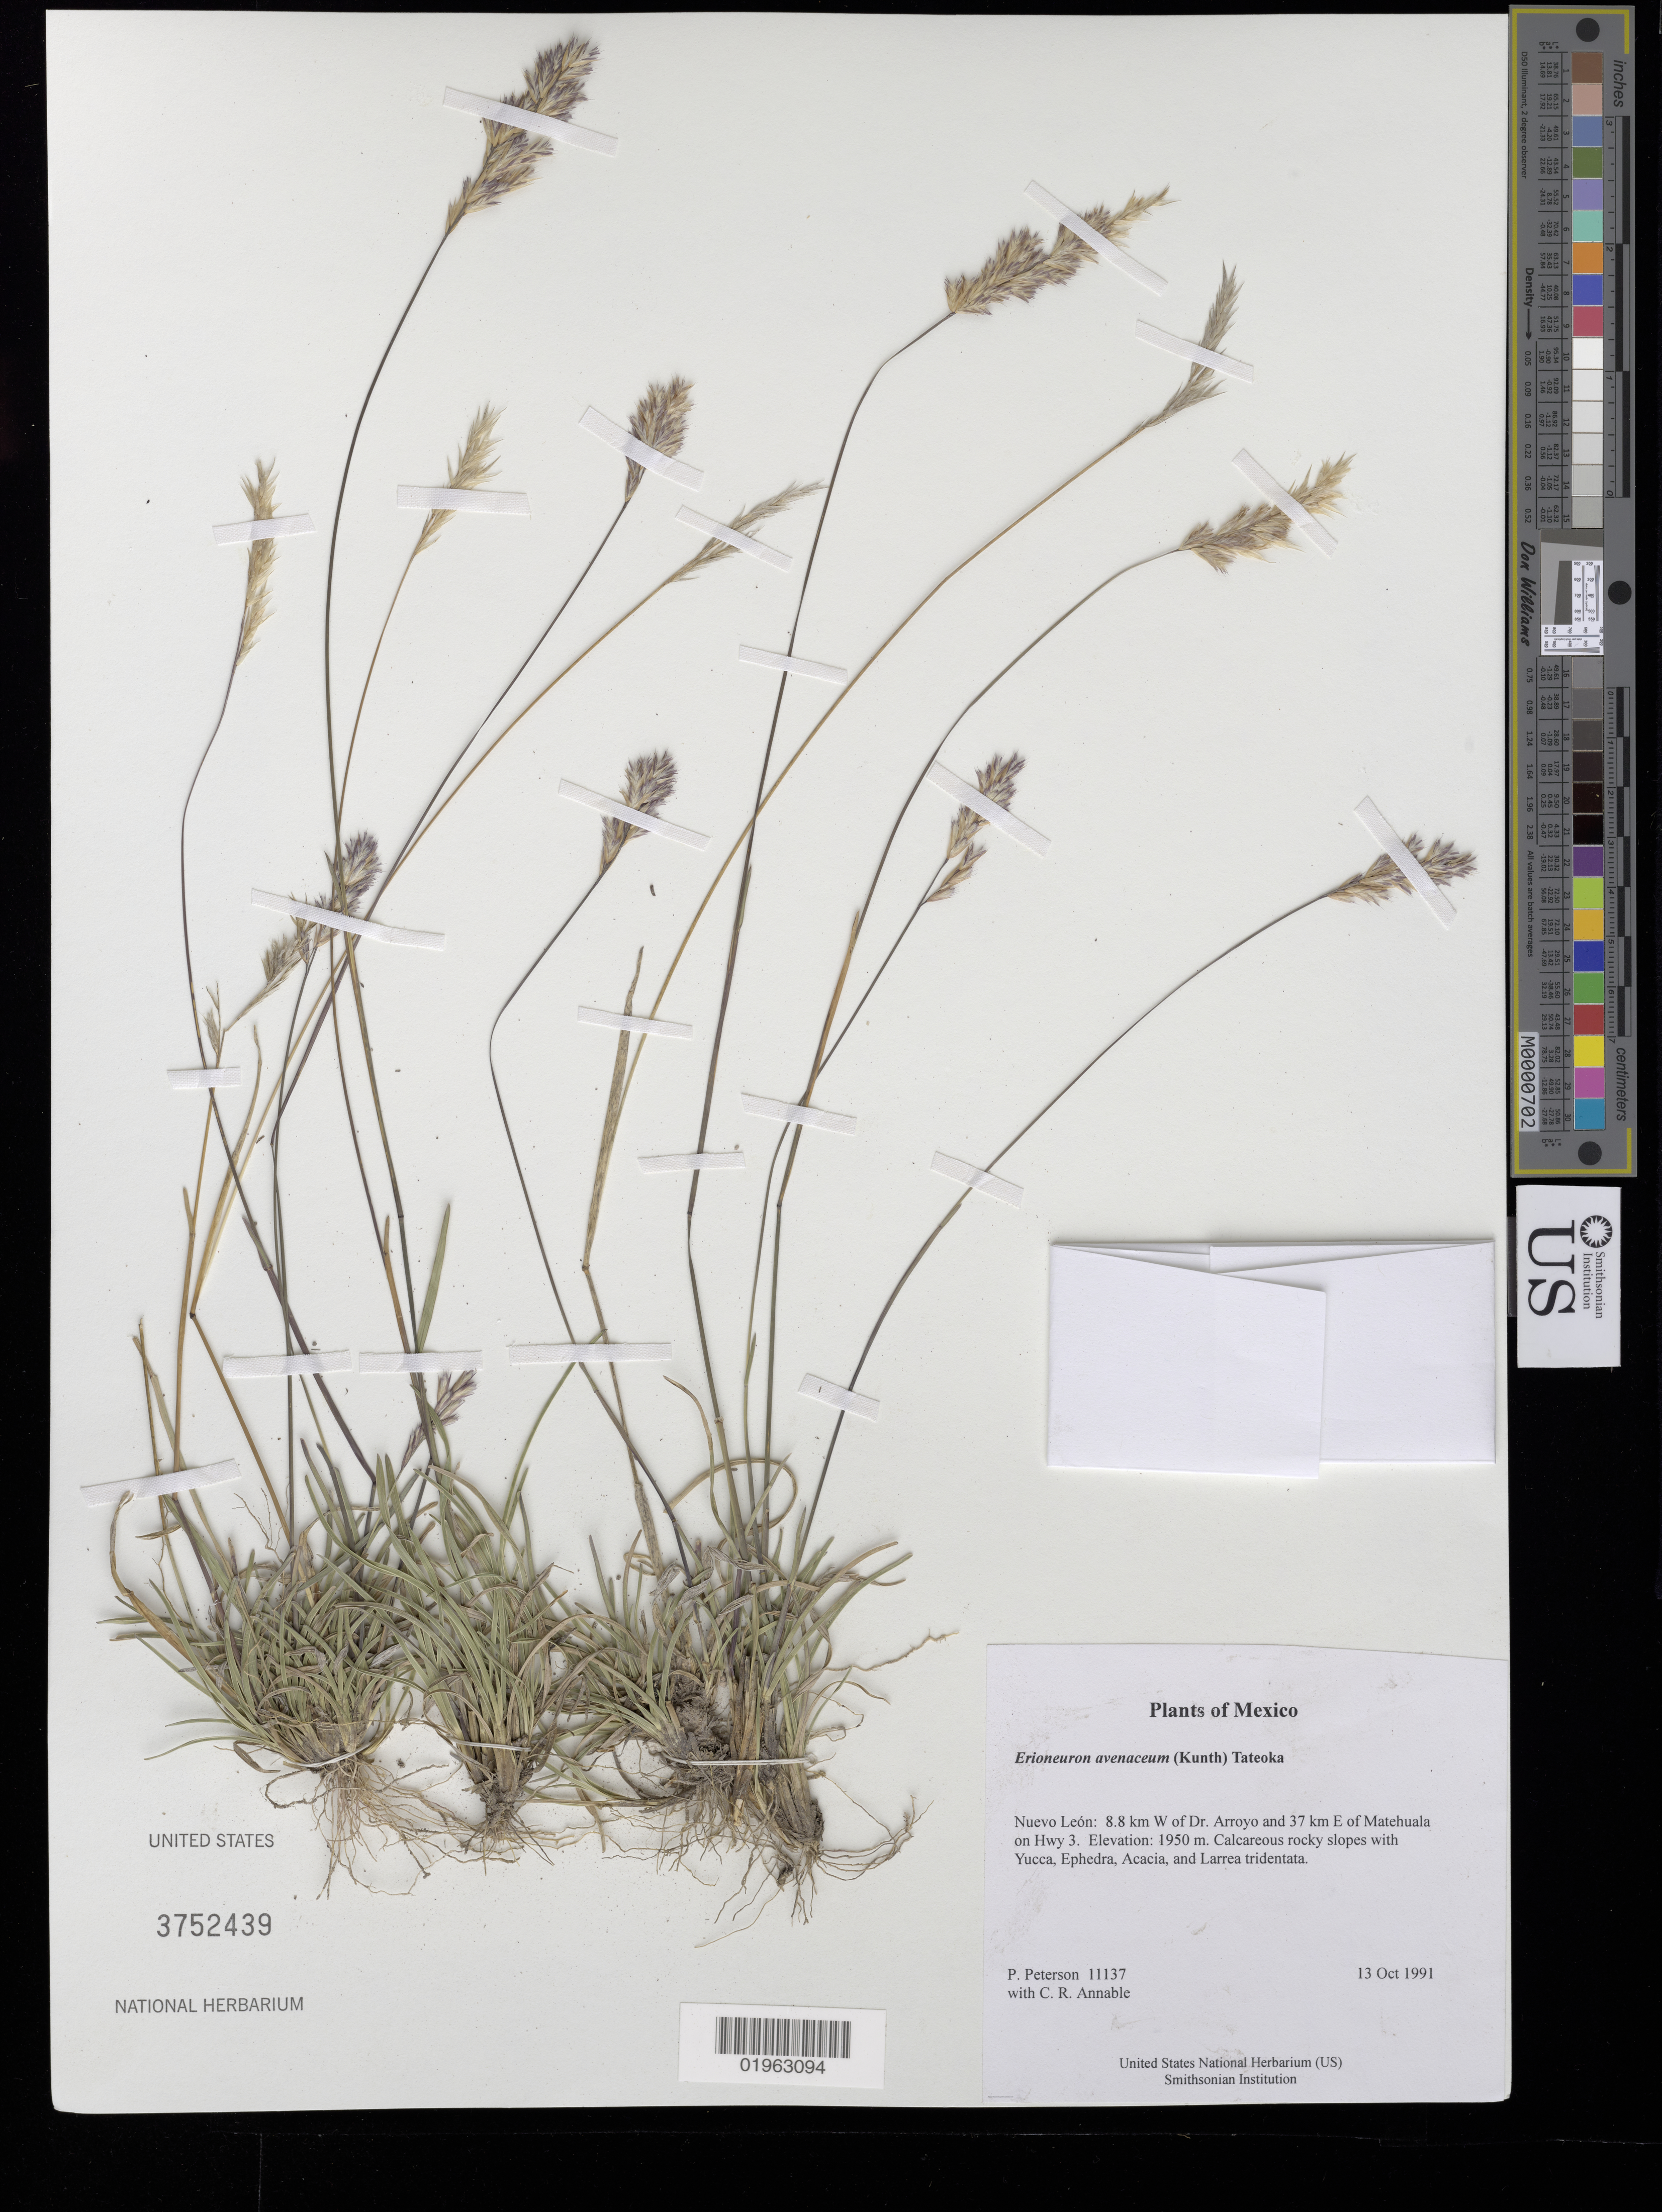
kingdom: Plantae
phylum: Tracheophyta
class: Liliopsida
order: Poales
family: Poaceae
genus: Erioneuron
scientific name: Erioneuron avenaceum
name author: (Kunth) Tateoka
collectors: P. M. Peterson & C. R. Annable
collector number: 11137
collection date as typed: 13 Oct 1991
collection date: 1991-10-13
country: Mexico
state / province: Nuevo León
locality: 8.8 km W of Dr. Arroyo and 37 km E of Matehuala on Hwy 3.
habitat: Calcareous rocky slopes with Yucca, Ephedra, Acacia, and Larrea tridentata.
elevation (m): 1950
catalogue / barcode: US 3752439